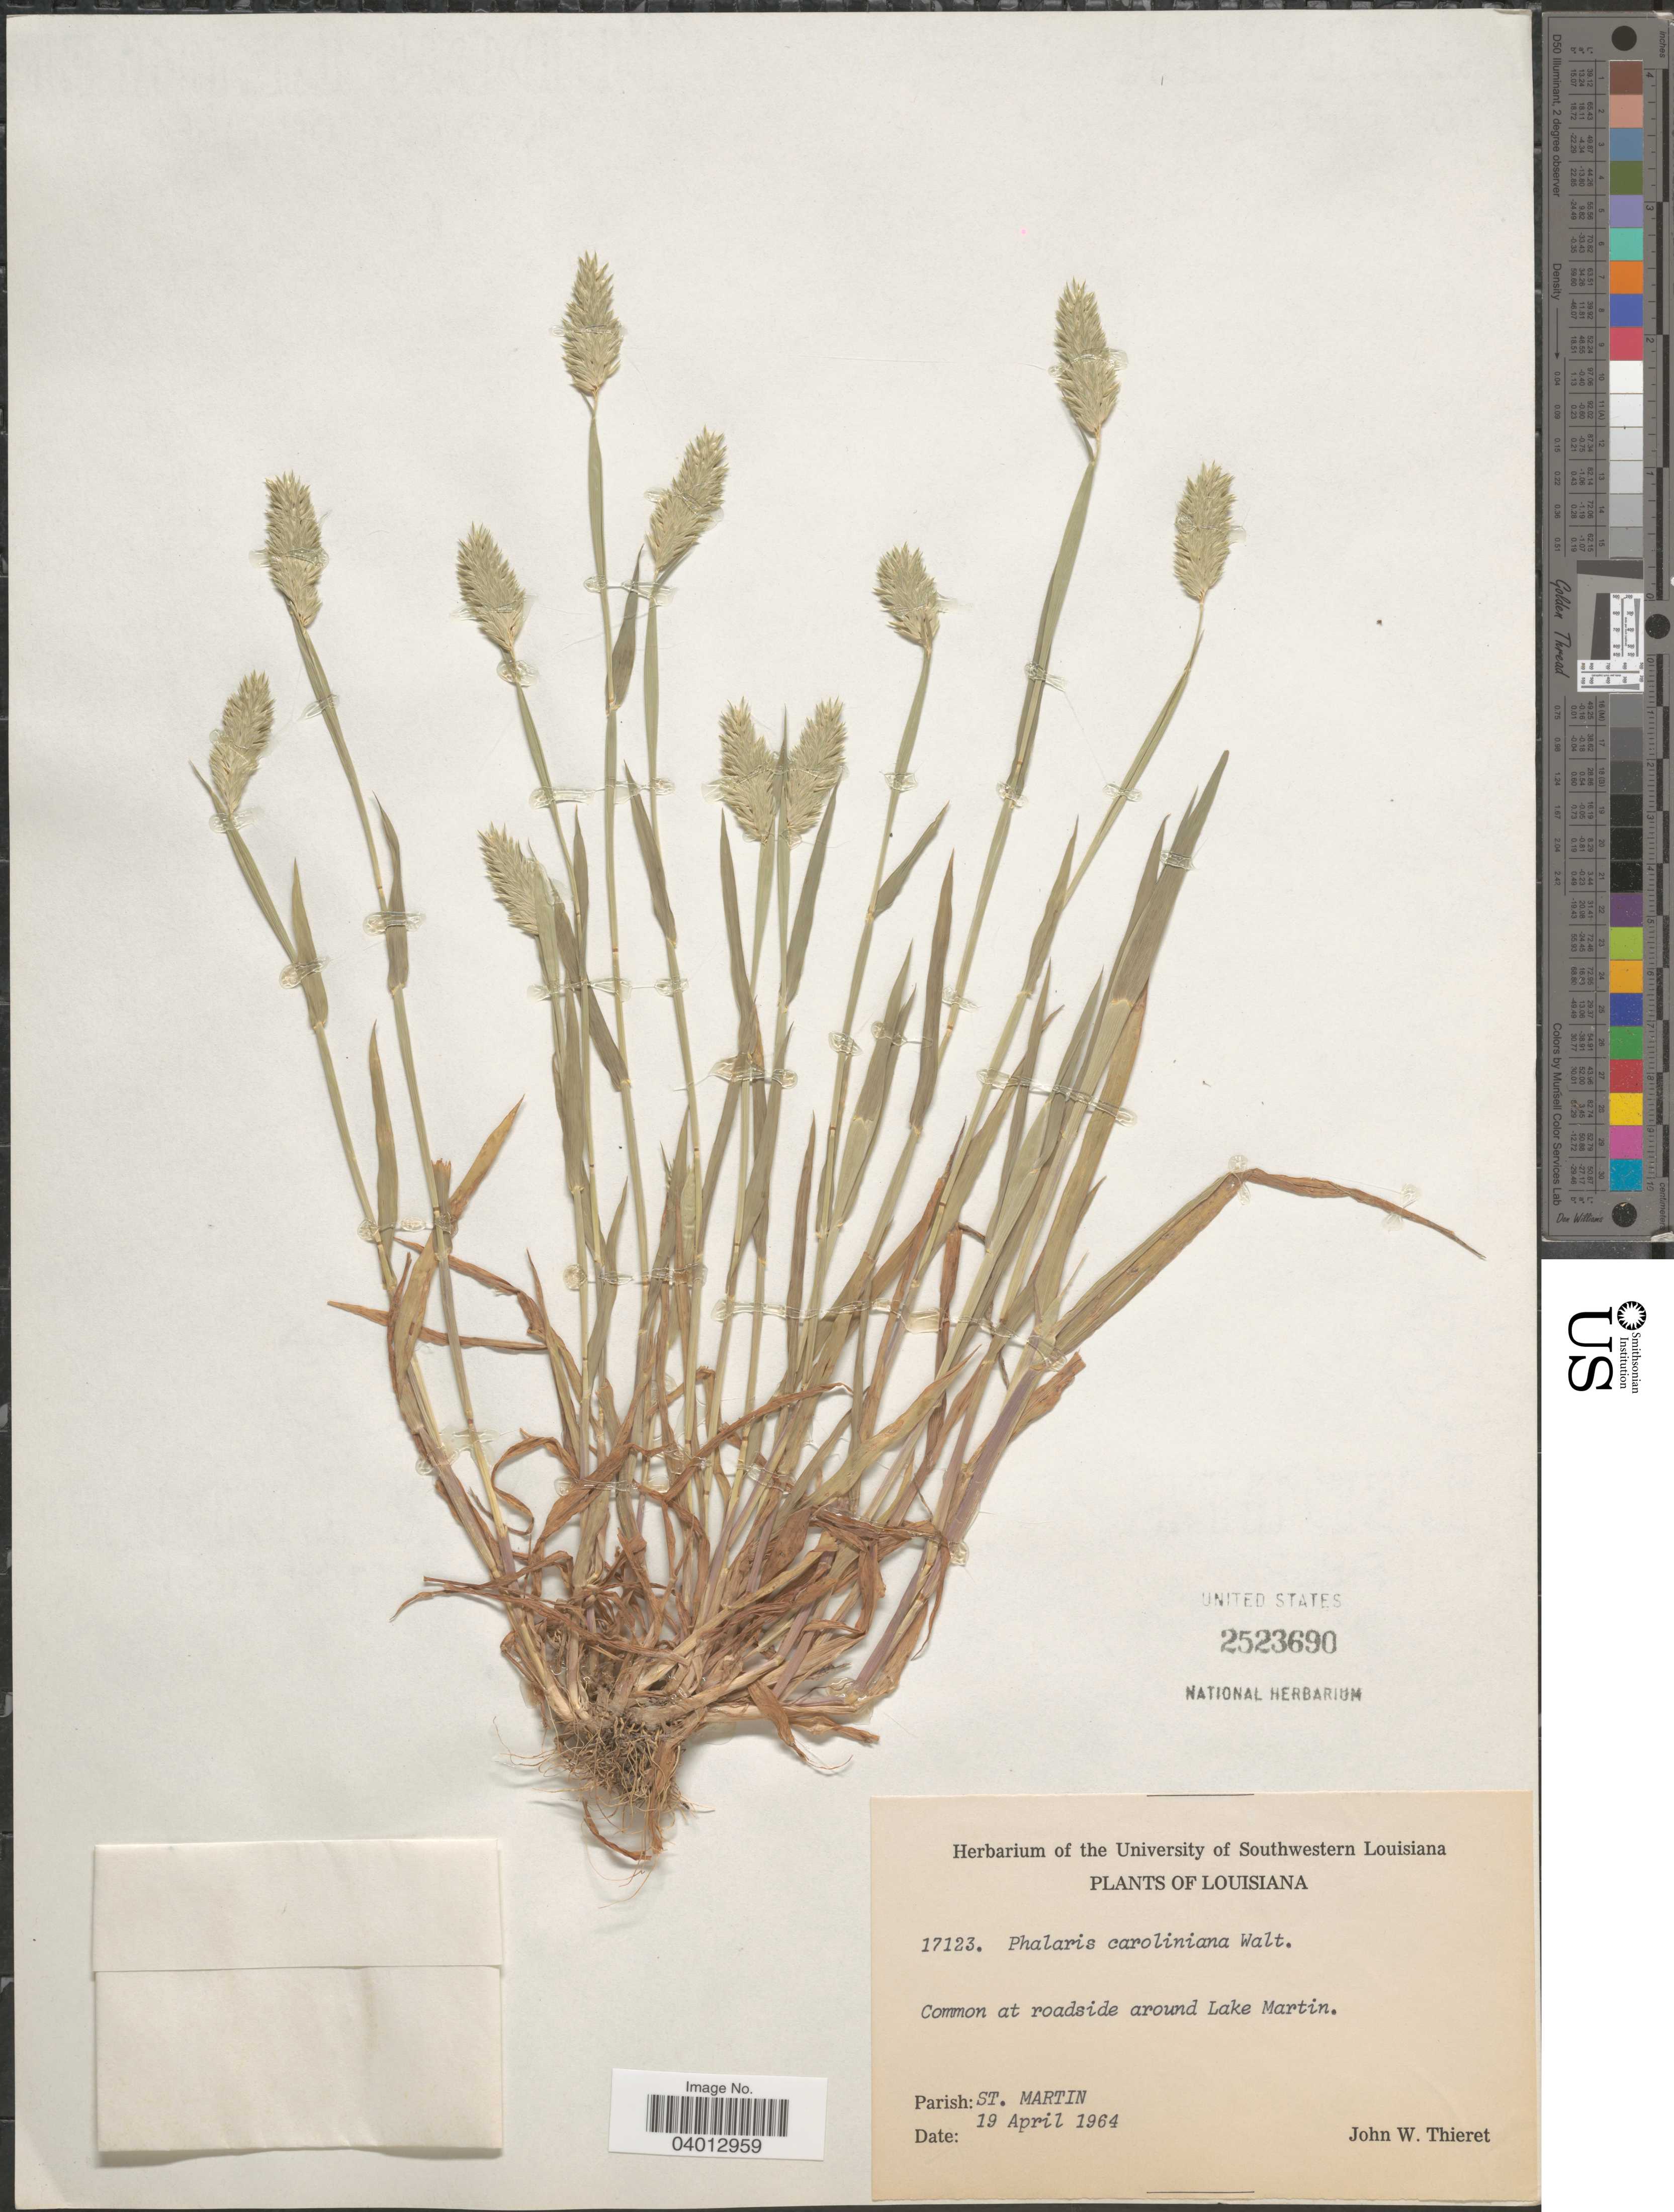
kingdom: Plantae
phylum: Tracheophyta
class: Liliopsida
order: Poales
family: Poaceae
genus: Phalaris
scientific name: Phalaris caroliniana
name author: Walter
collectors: J. W. Thieret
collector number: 17123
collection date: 1964-04-19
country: United States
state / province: Louisiana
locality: Common at roadside around Lake Martin. Parish: St. Martin.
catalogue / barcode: US 2523690